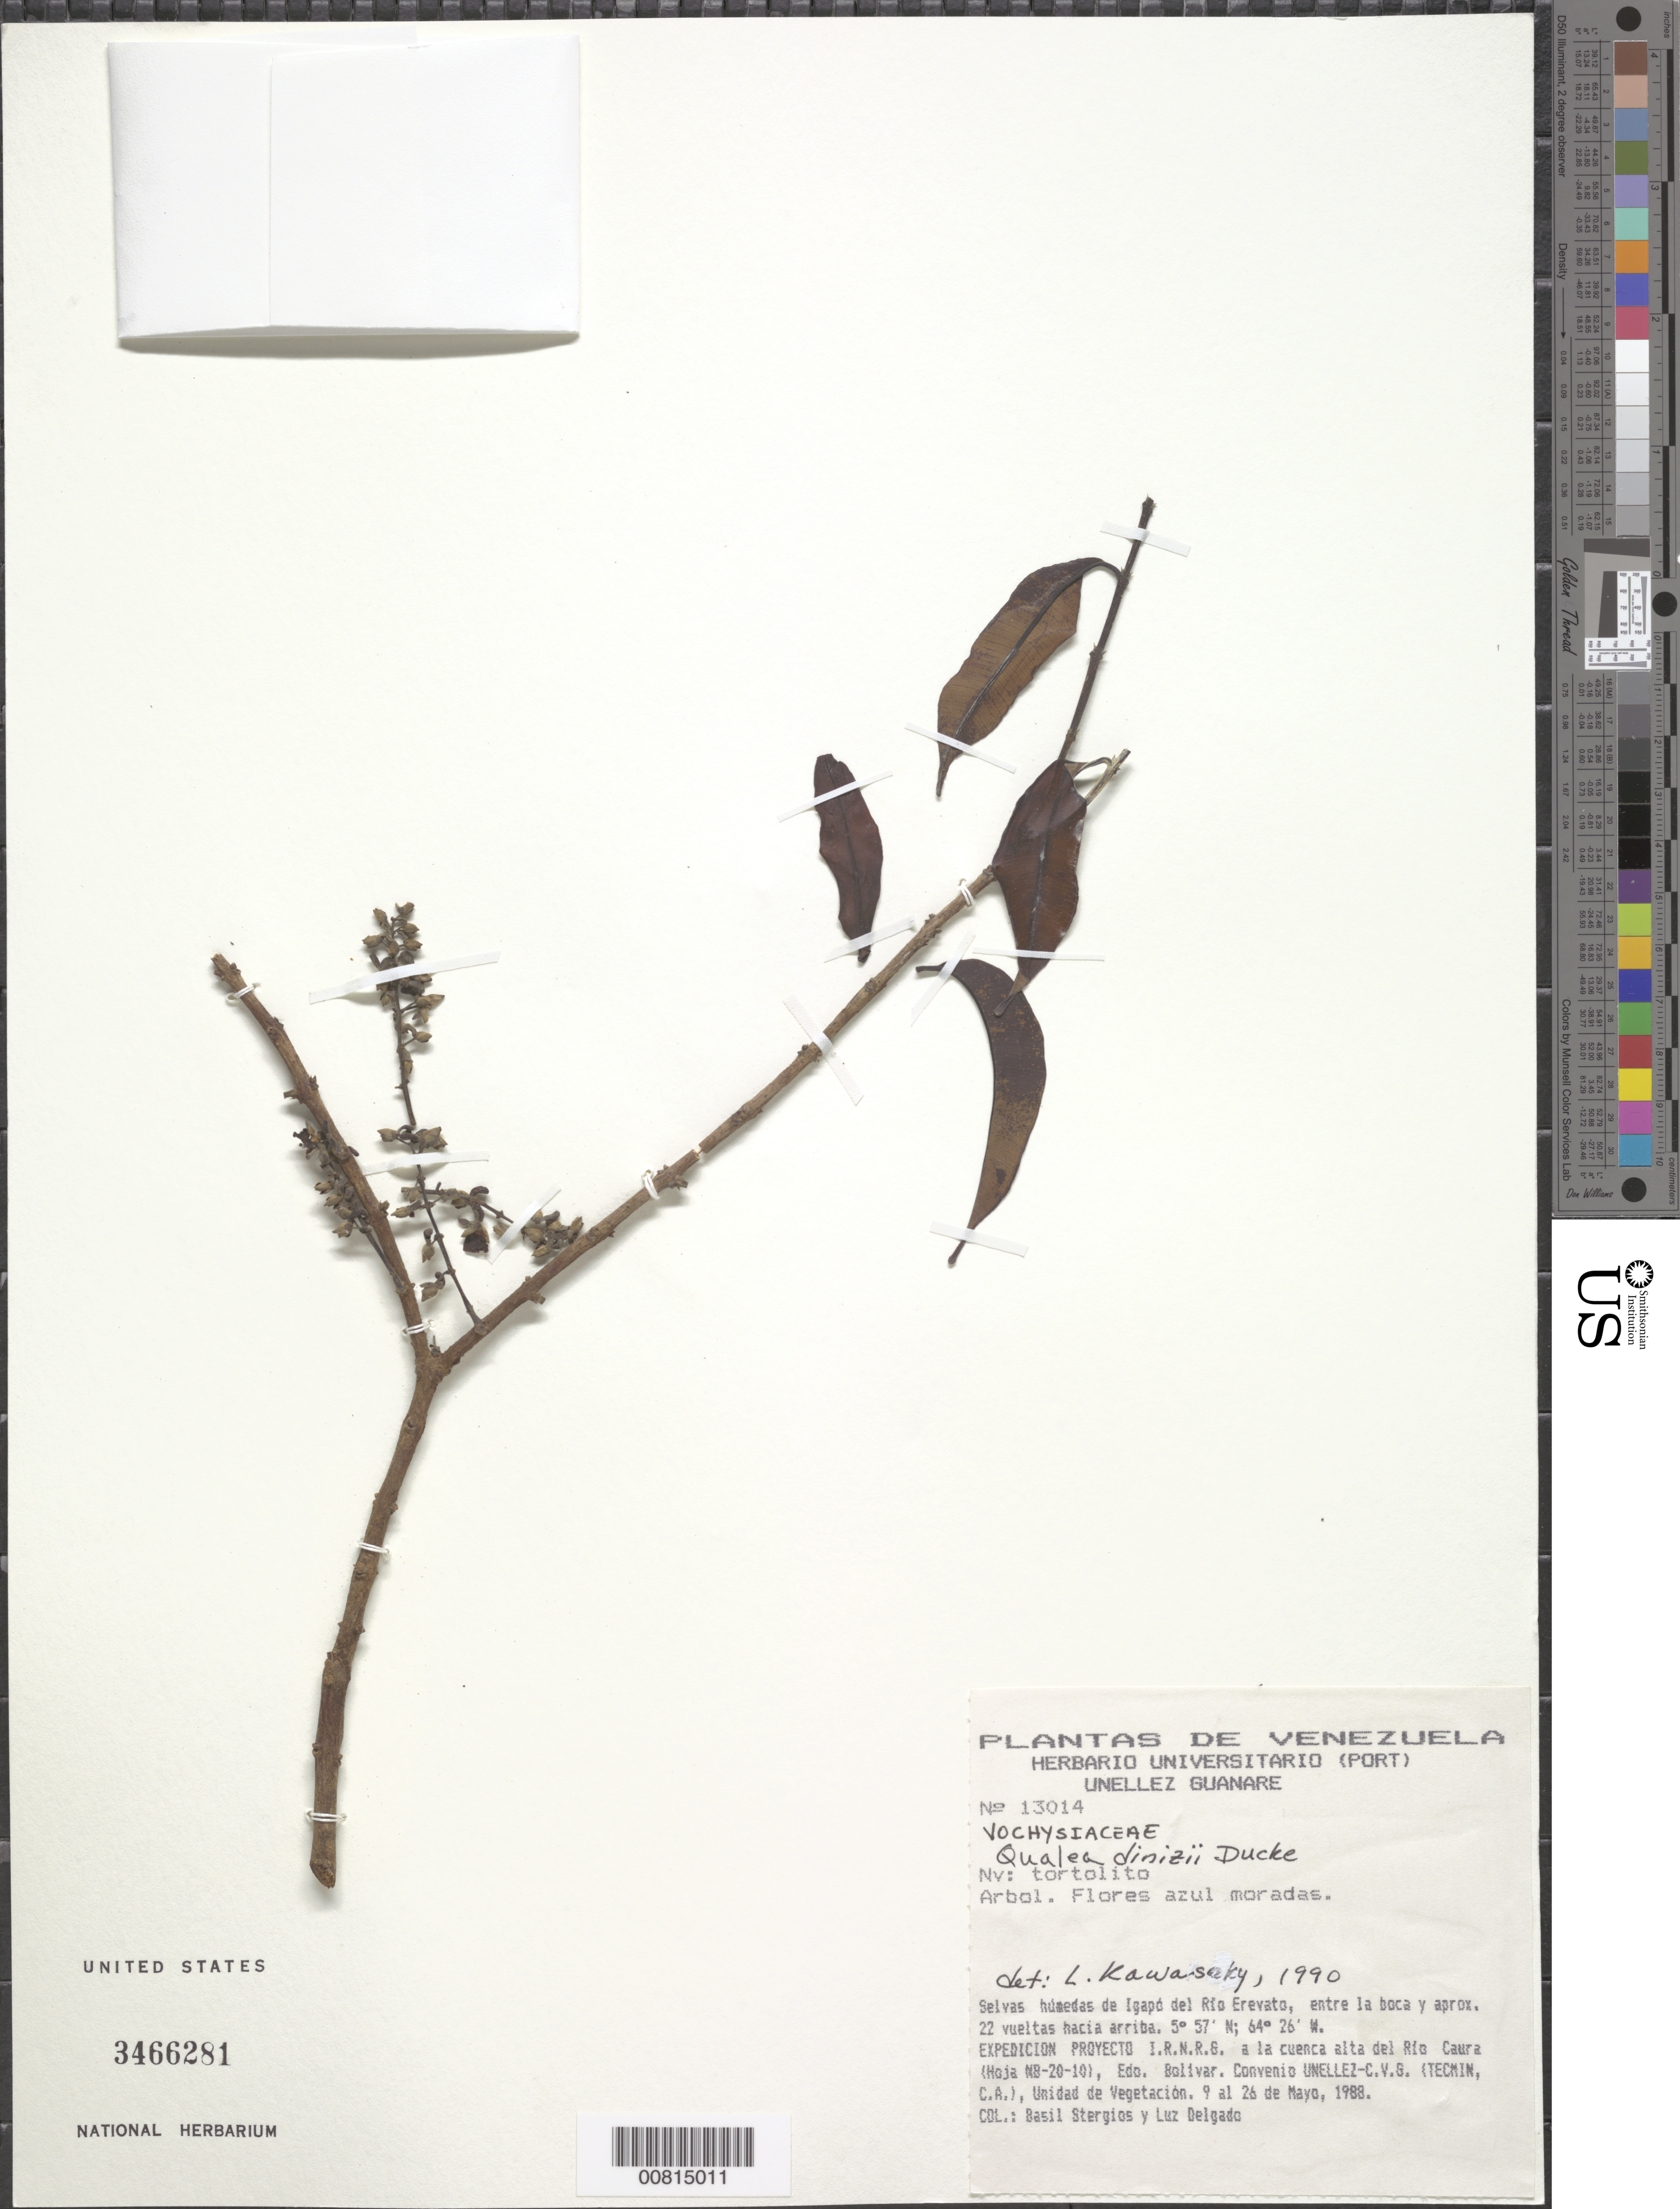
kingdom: Plantae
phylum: Tracheophyta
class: Magnoliopsida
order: Myrtales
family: Vochysiaceae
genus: Qualea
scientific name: Qualea dinizii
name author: Ducke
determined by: Kawascky, L.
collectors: B. G. Stergios & L. Delgado V.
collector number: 13014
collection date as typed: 9-May-88 to 26-May-88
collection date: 1988-05-09/1988-05-26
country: Venezuela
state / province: Bolívar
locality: Igapó del río Erevato, entre la boca y aprox. 22 vueltas hacia arriba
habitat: Selvas húmedas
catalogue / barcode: US 3466281